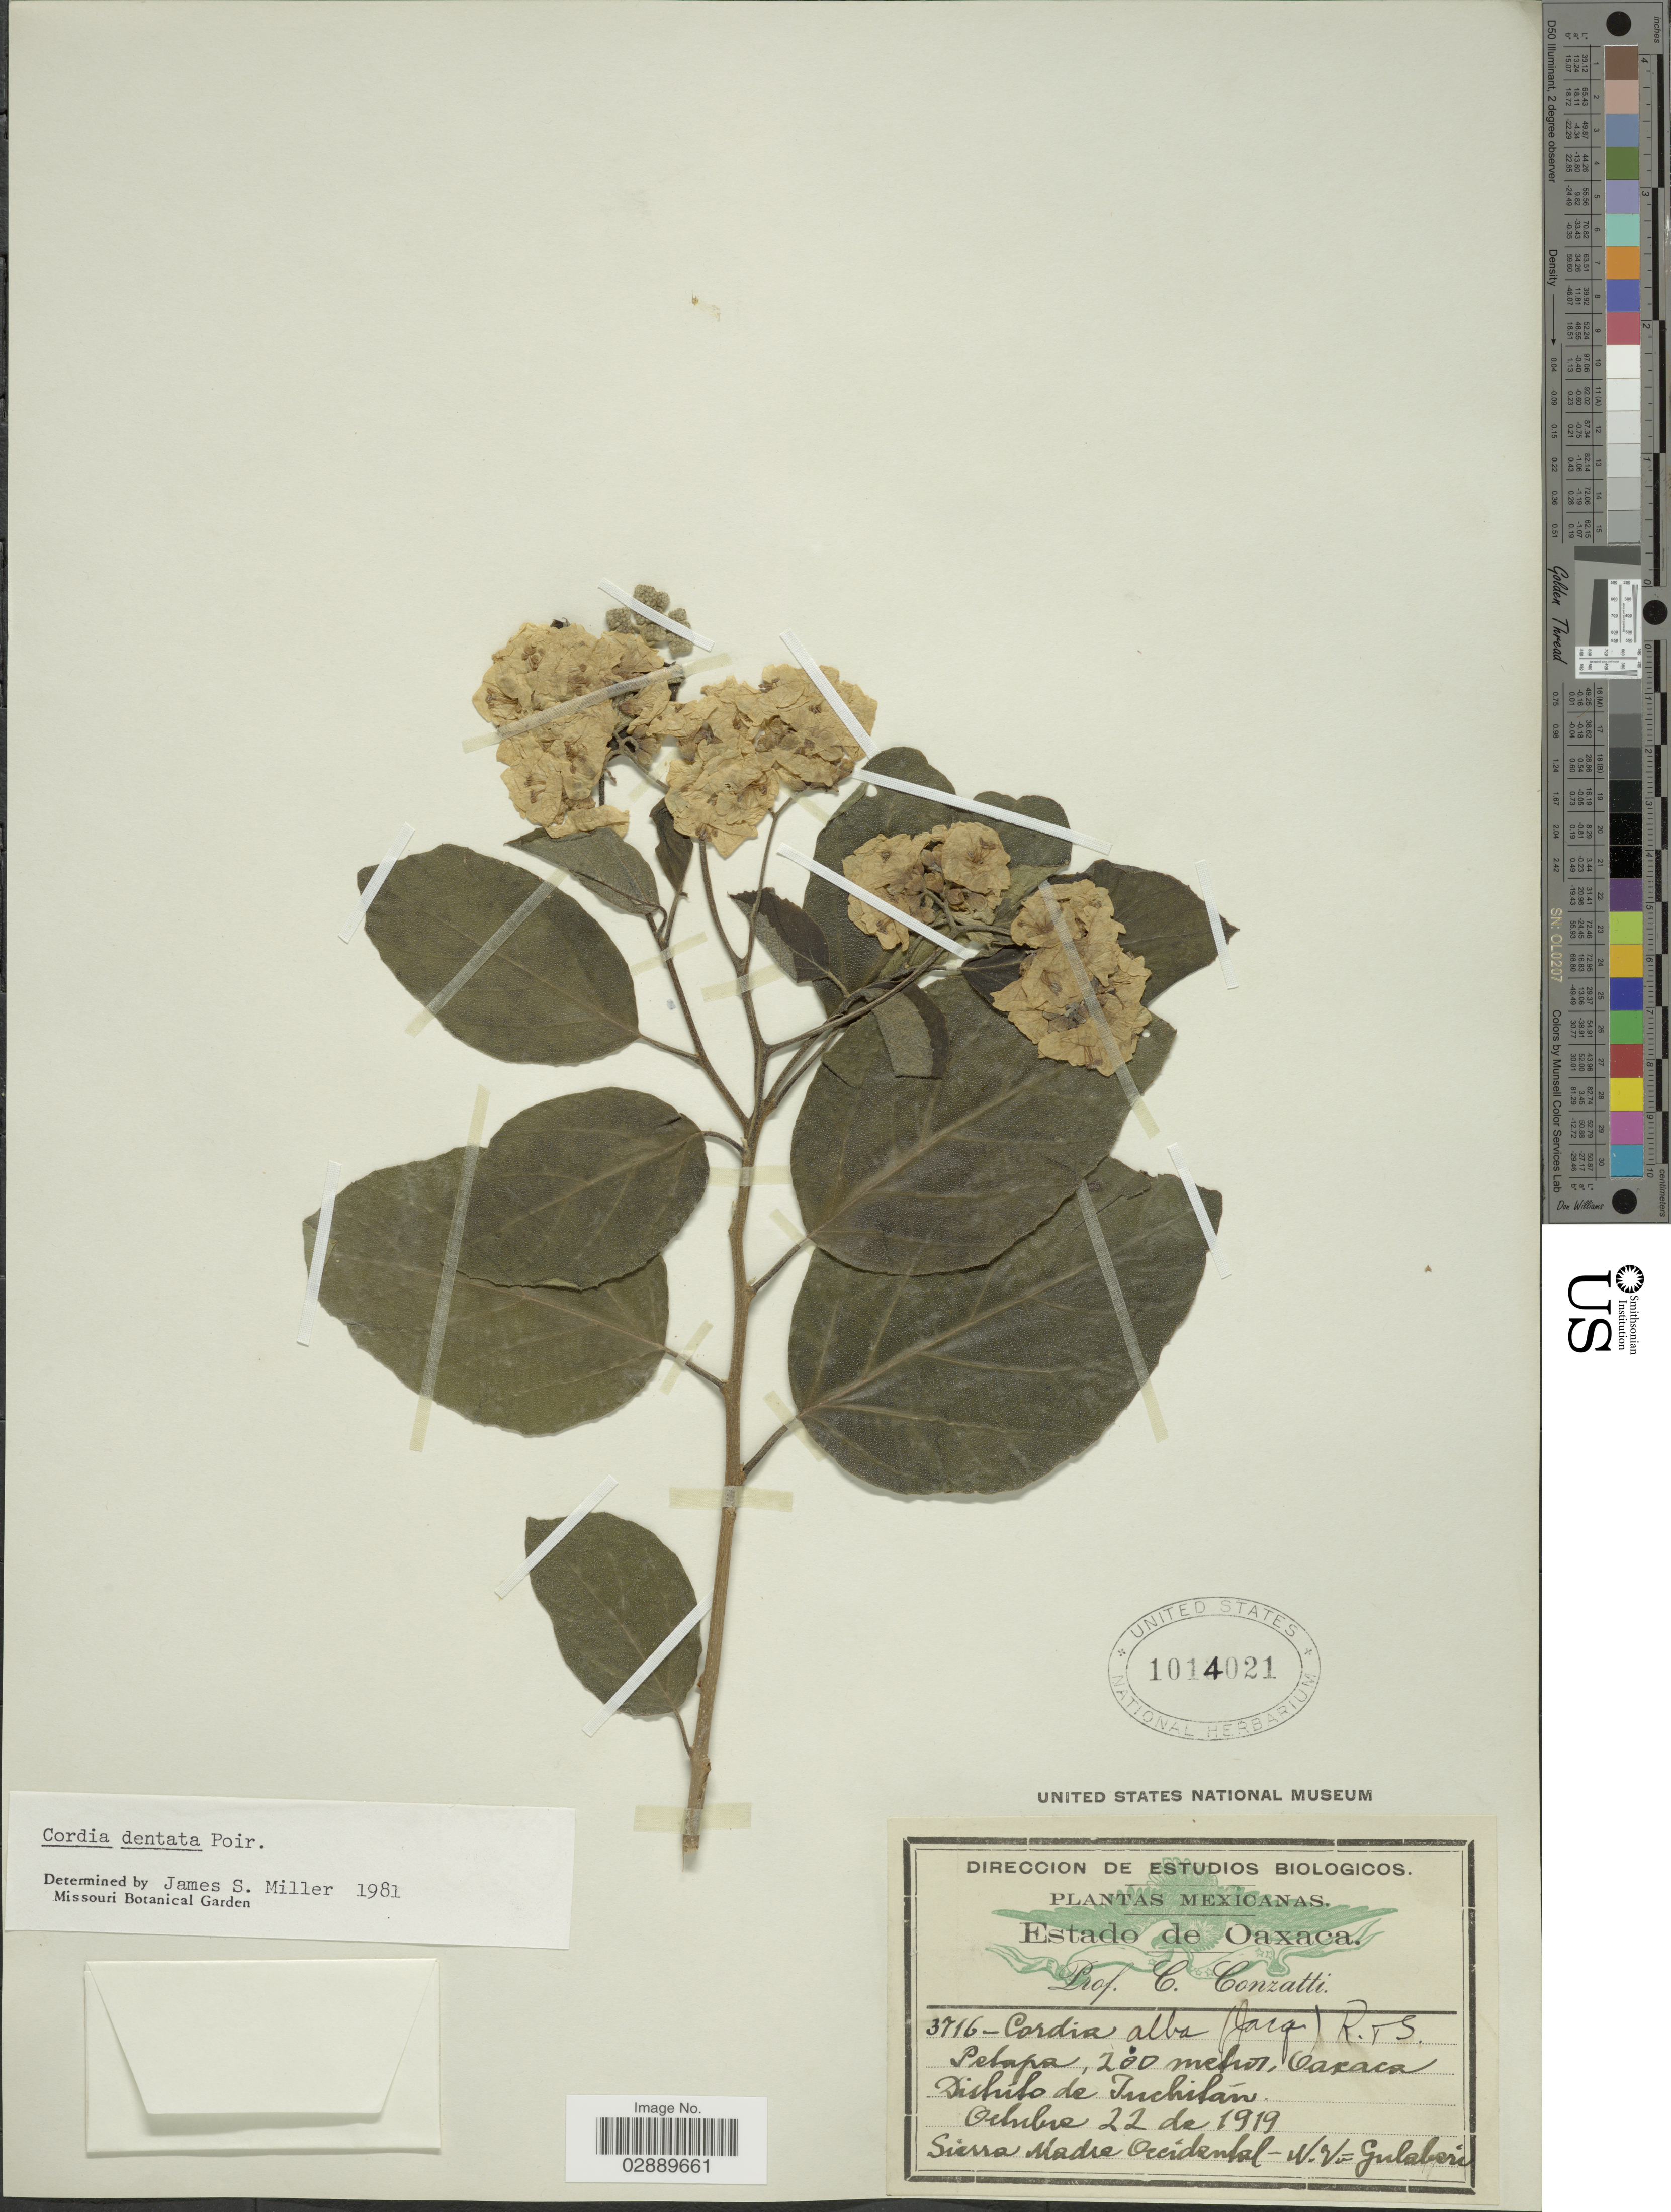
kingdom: Plantae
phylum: Tracheophyta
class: Magnoliopsida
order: Boraginales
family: Cordiaceae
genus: Cordia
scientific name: Cordia dentata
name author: Poir.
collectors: C. Conzatti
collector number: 3716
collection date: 1919-10-22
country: Mexico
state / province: Oaxaca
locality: Petapa, Distrito de Cuicatlán, Sierra Madre Occidental.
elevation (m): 200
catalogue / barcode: US 1014021